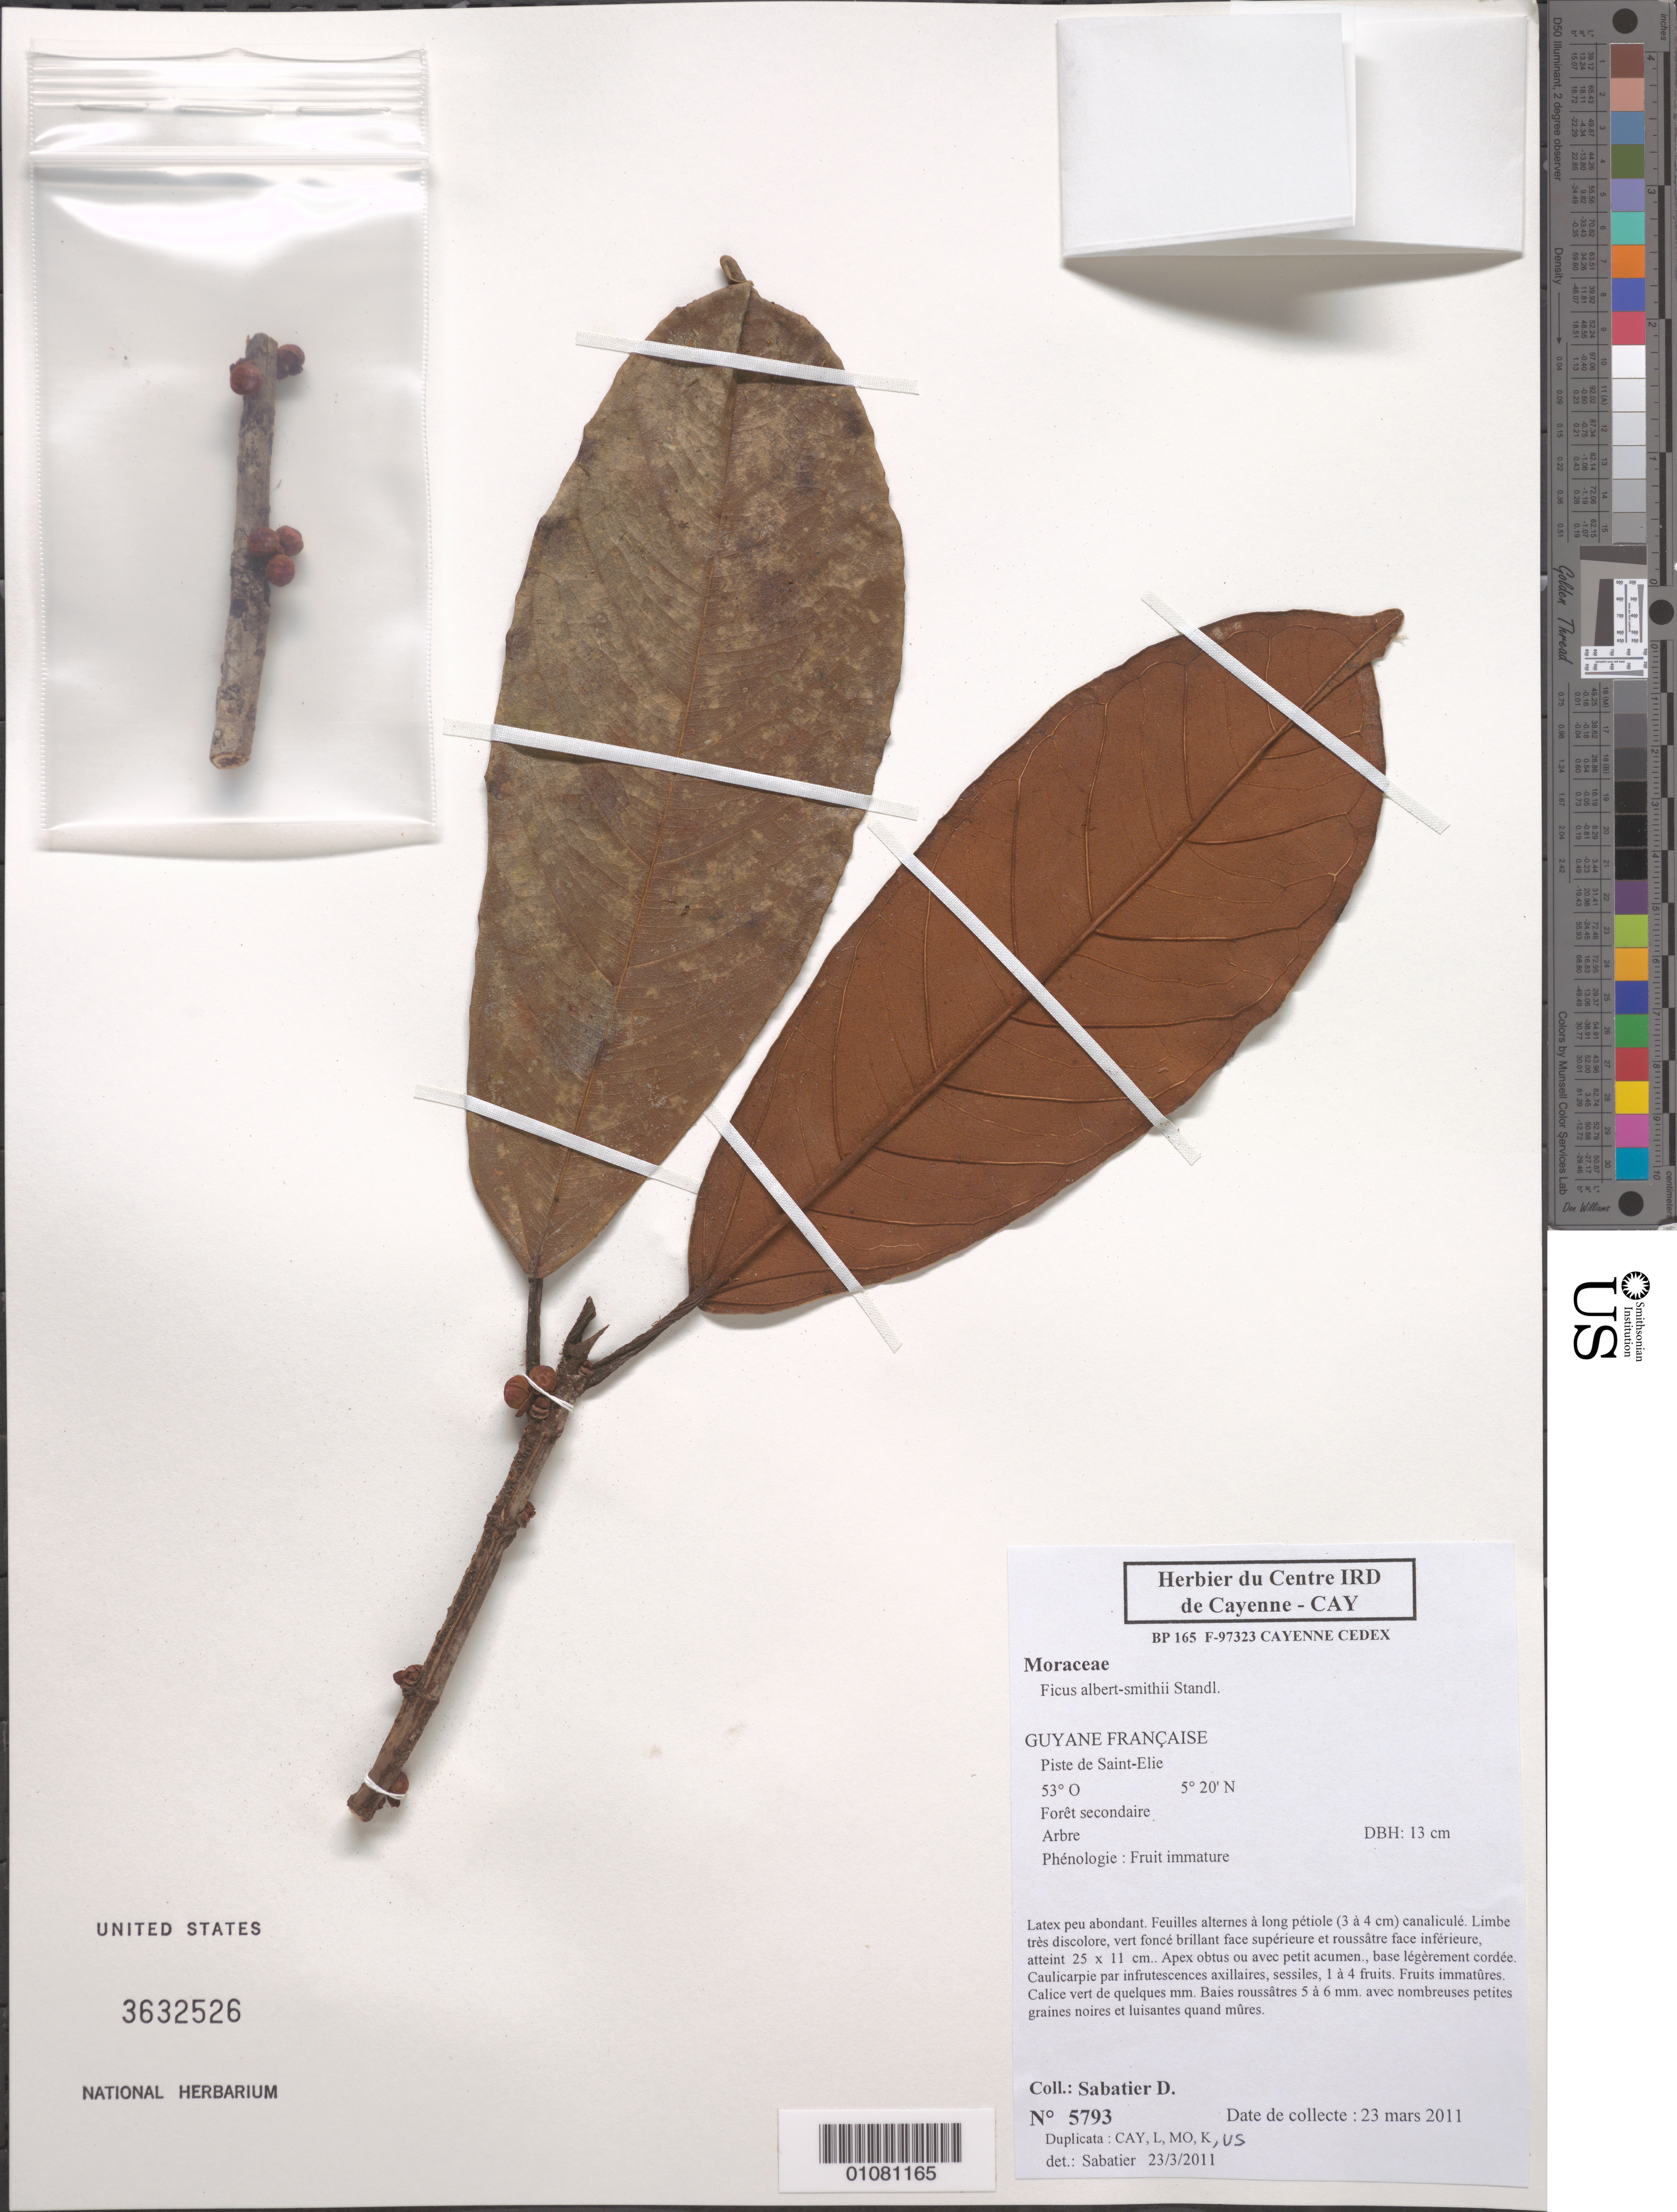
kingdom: Plantae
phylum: Tracheophyta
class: Magnoliopsida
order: Rosales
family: Moraceae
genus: Ficus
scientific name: Ficus albert-smithii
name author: Standl. in A.C. Sm.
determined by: Sabatier, D.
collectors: D. Sabatier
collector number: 5793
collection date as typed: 23-Mar-11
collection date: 1911-03-23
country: French Guiana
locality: Piste de Saint-Elie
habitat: Foret secondaire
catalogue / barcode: US 3632526